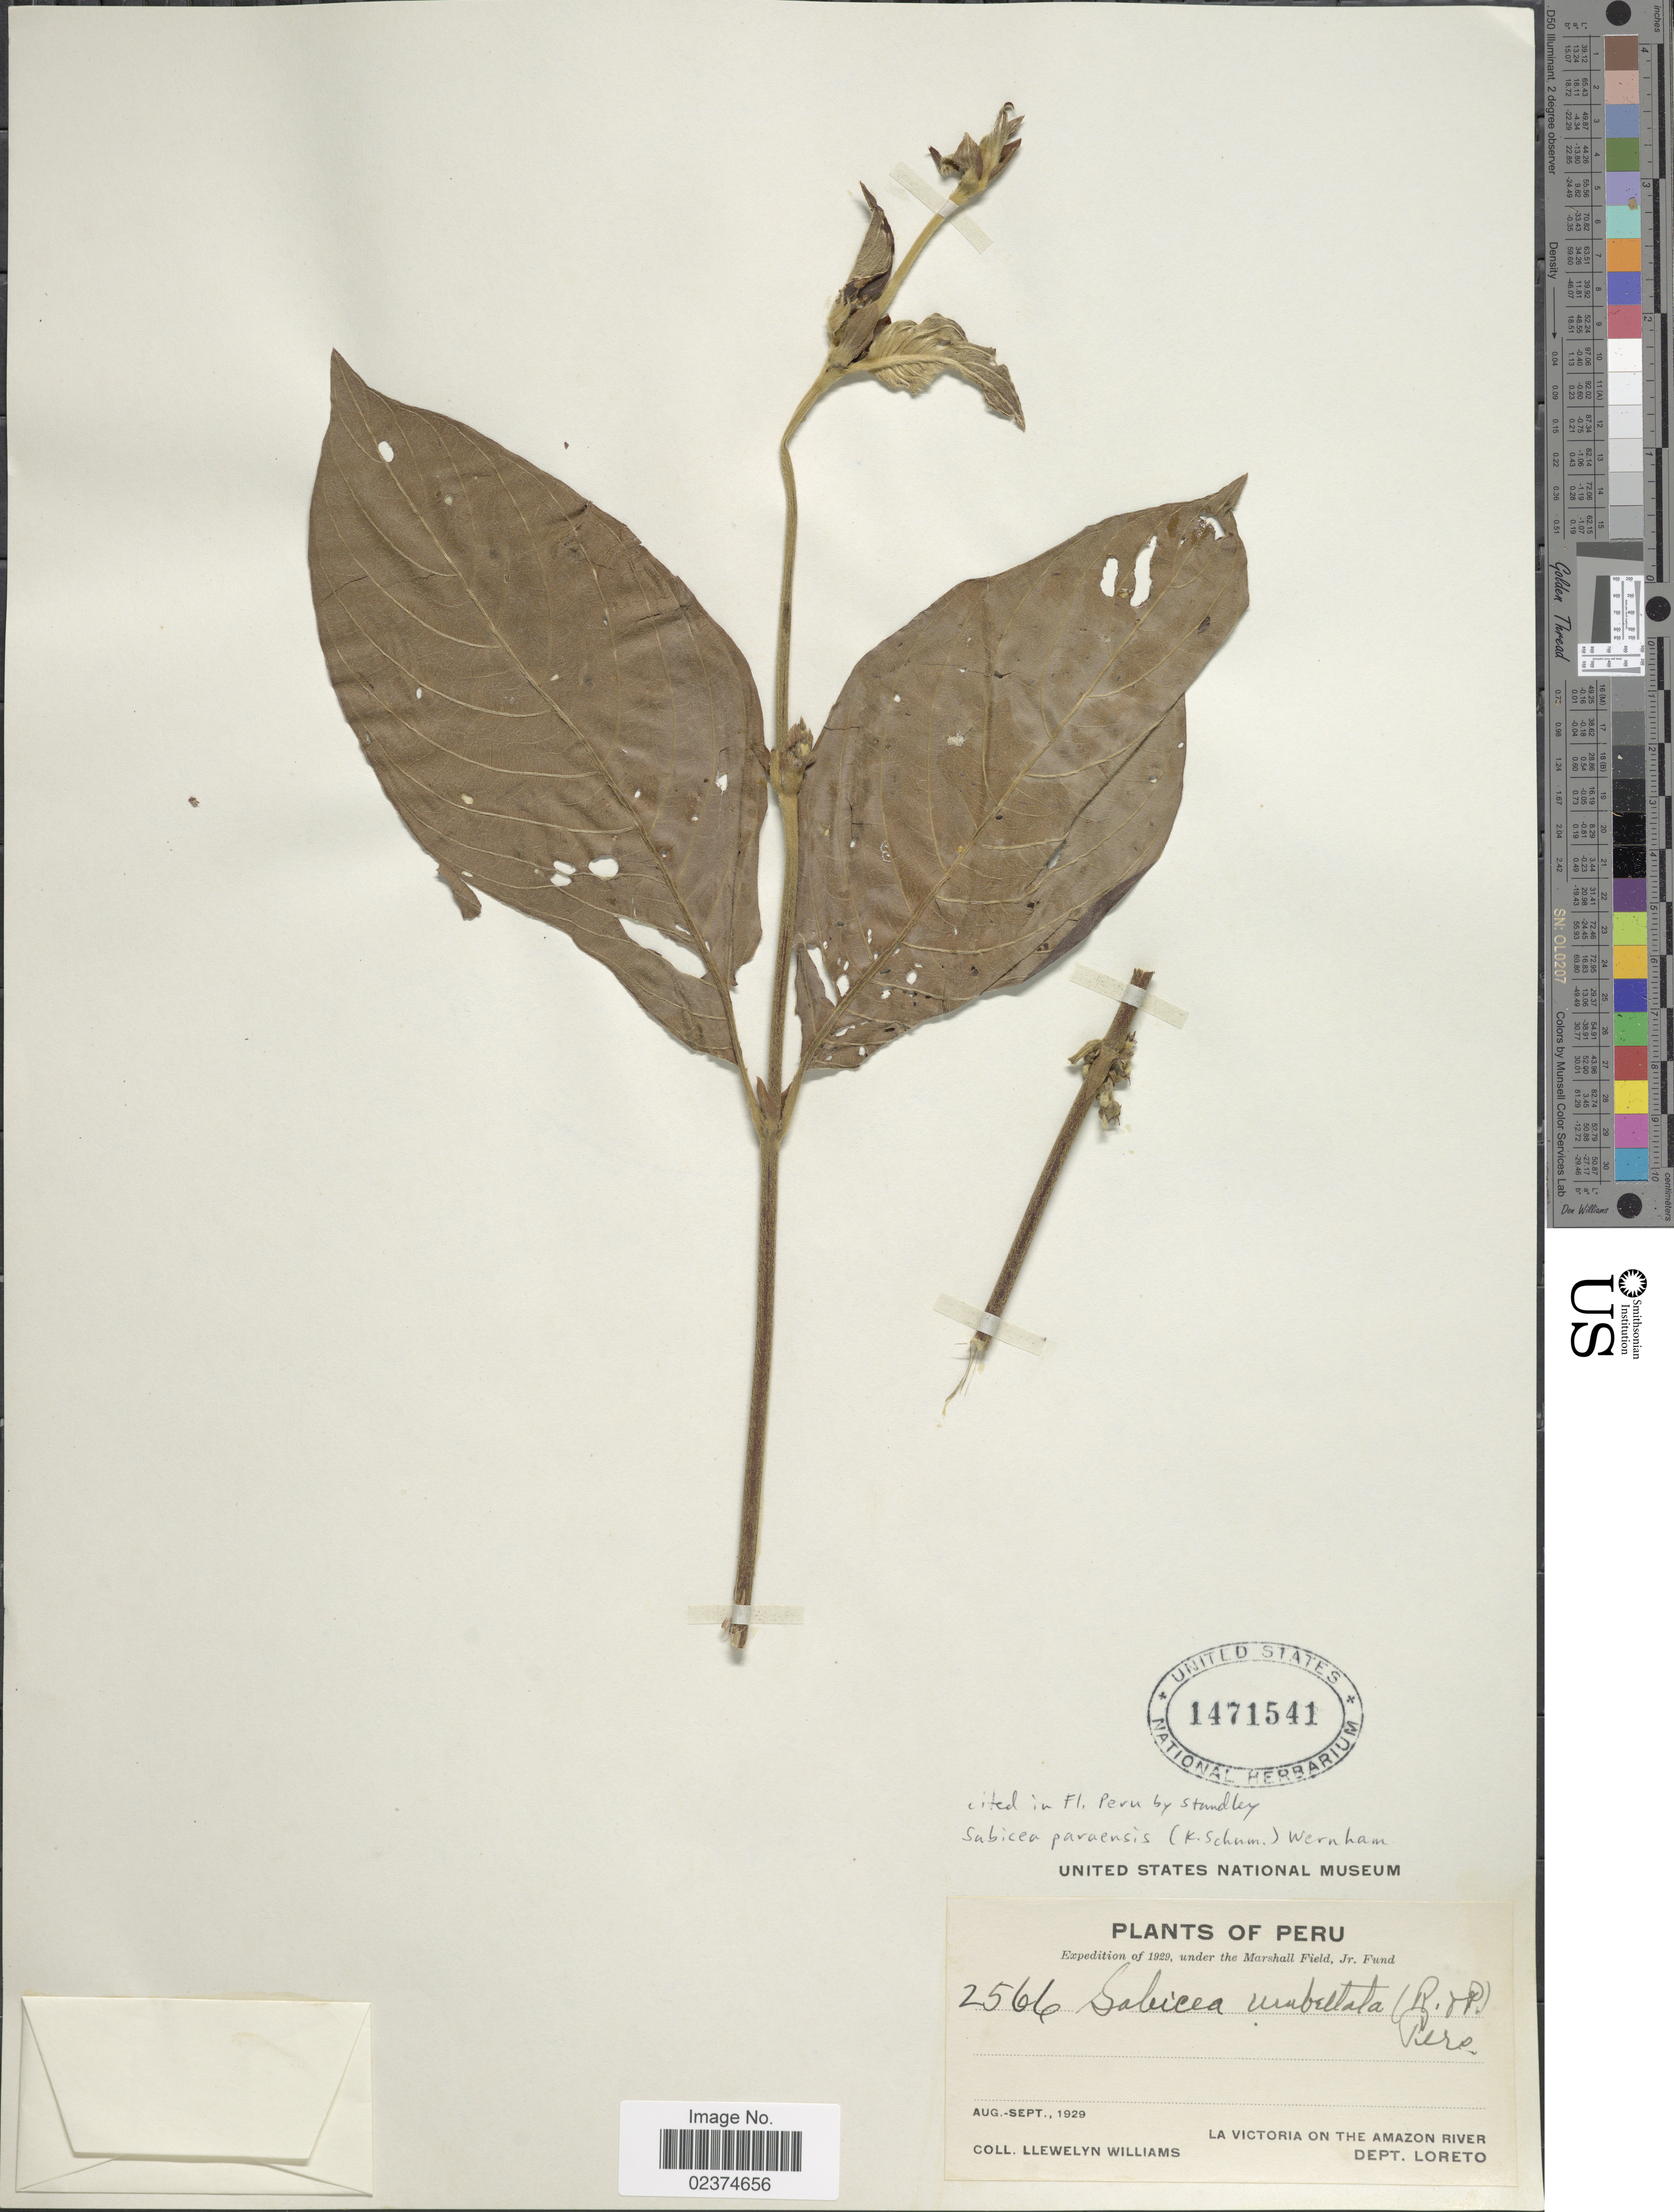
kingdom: Plantae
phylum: Tracheophyta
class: Magnoliopsida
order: Gentianales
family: Rubiaceae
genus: Sabicea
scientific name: Sabicea paraensis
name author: (K. Schum.) Wernham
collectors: Ll. Williams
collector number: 2566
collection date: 1929-08/1929-09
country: Peru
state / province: Loreto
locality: La Victoria on the Amazon River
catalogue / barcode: US 1471541